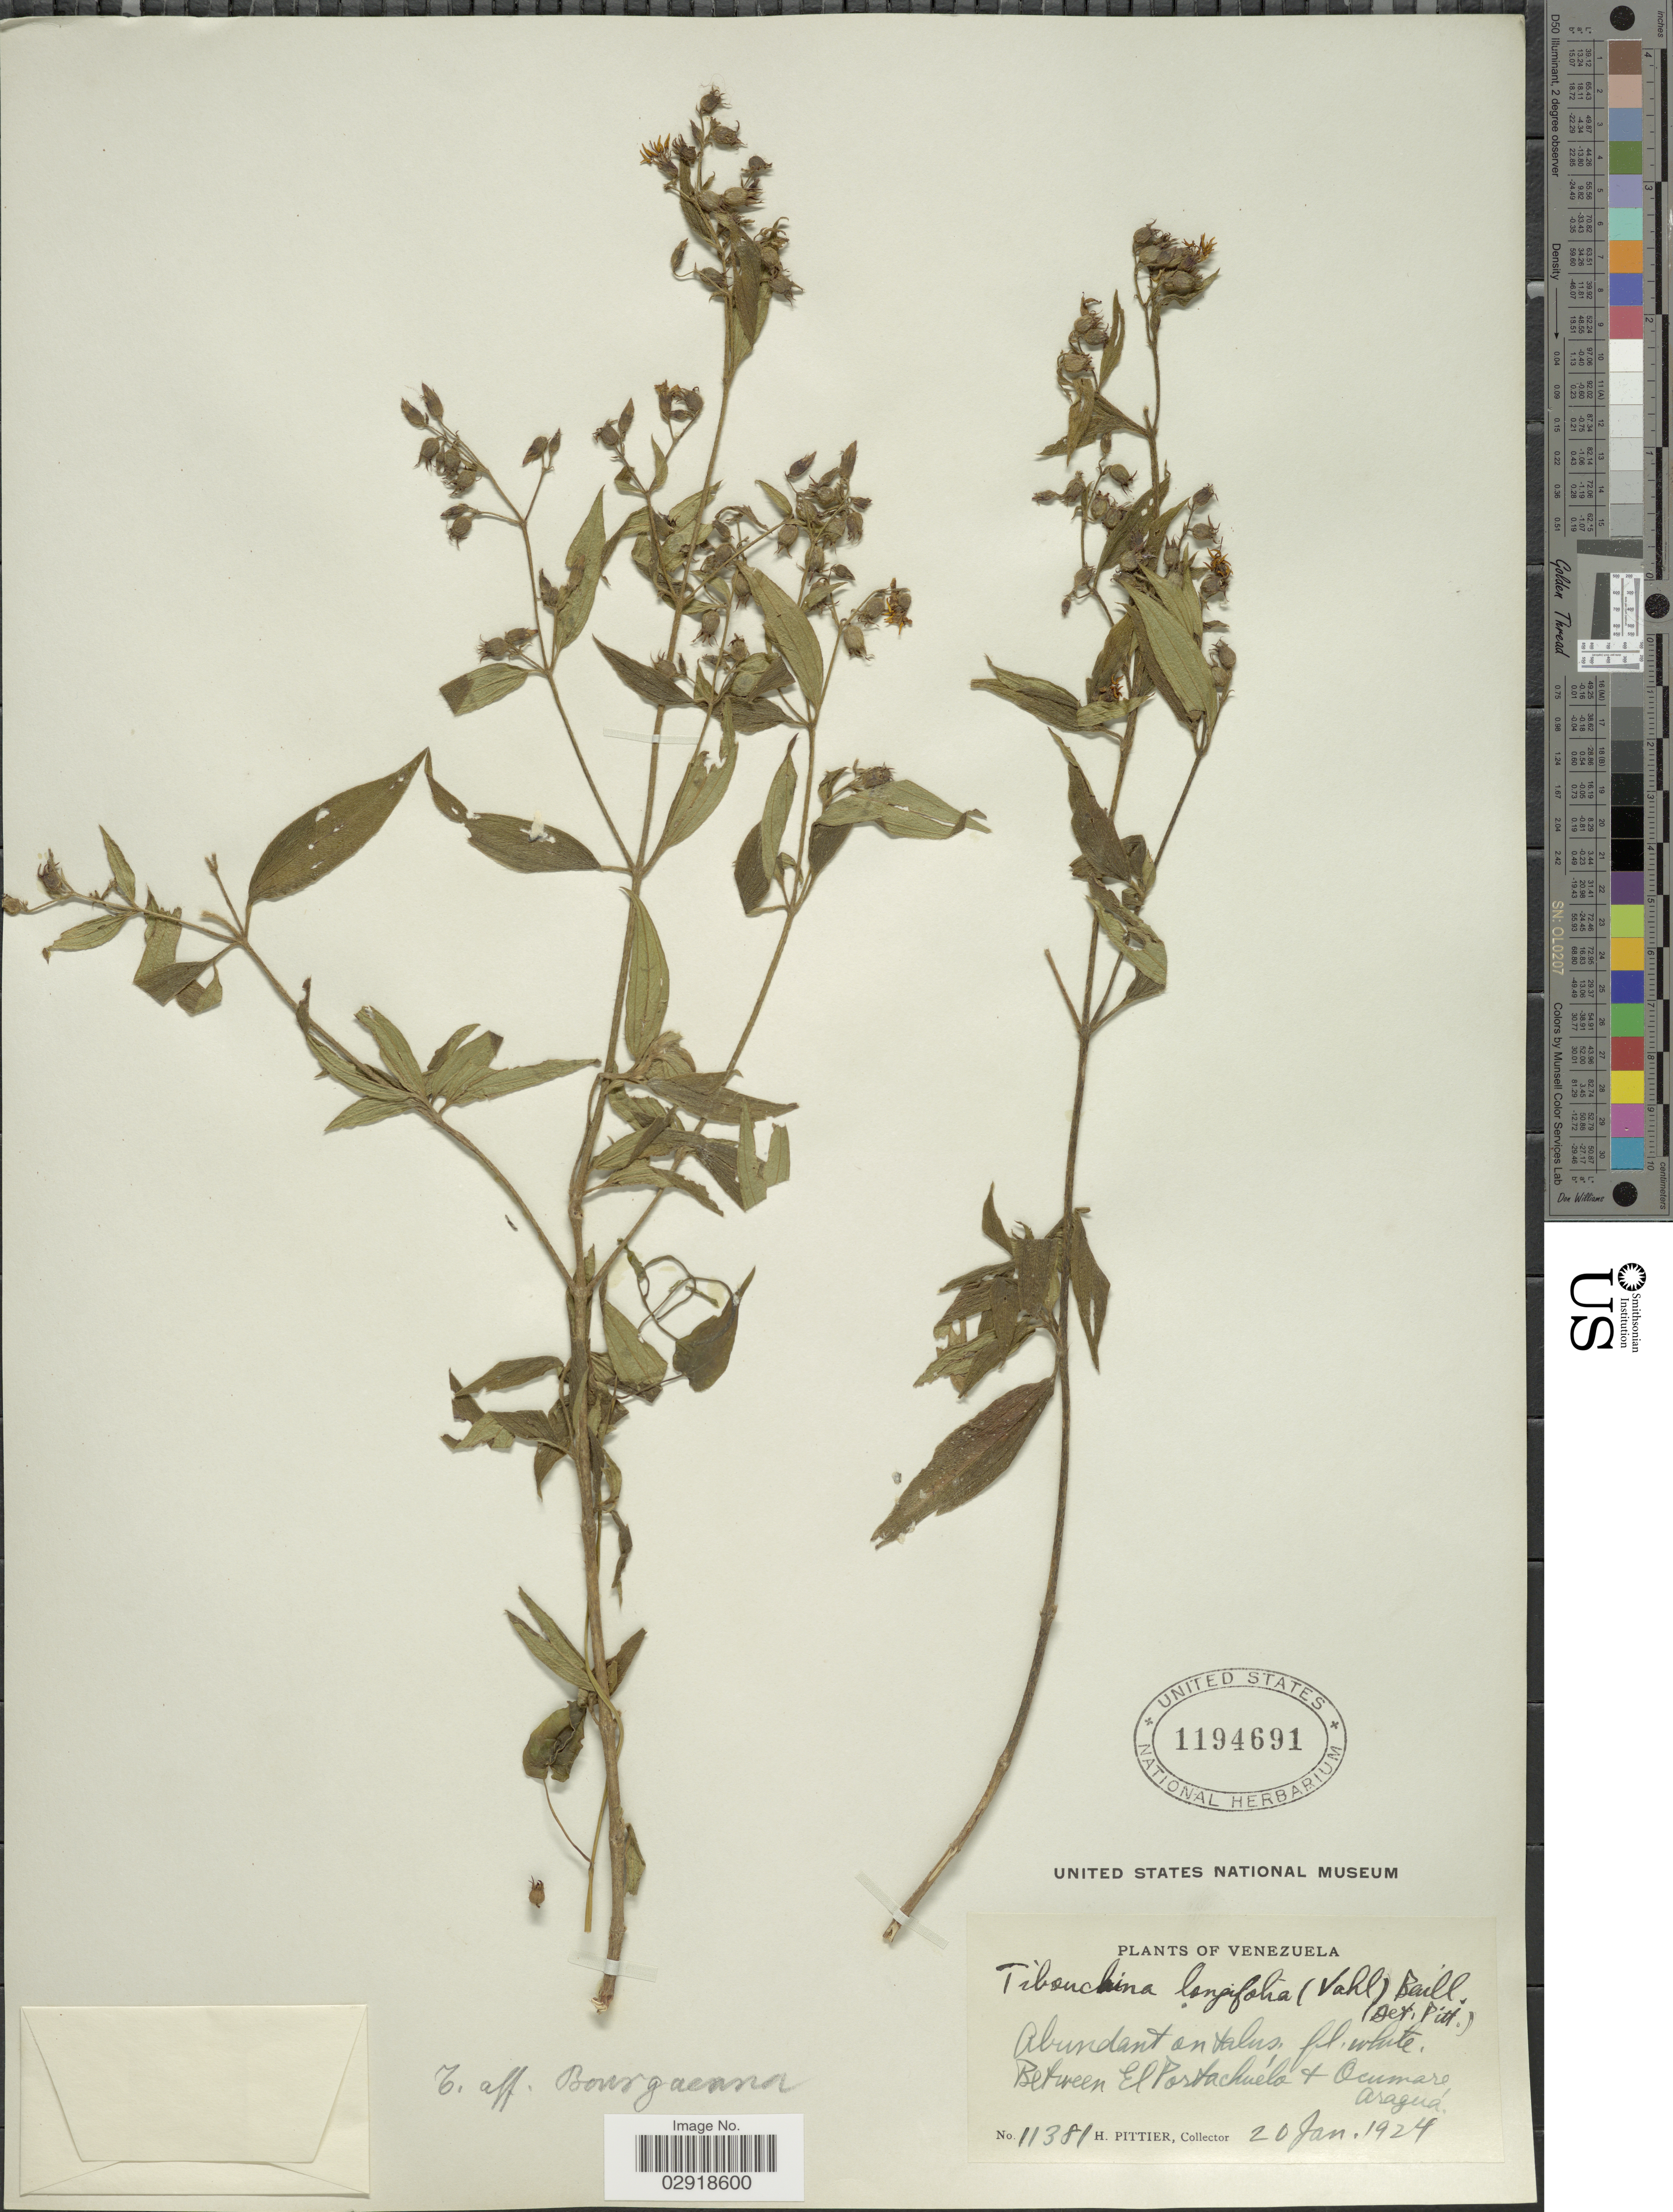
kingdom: Plantae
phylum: Tracheophyta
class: Magnoliopsida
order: Myrtales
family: Melastomataceae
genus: Chaetogastra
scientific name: Chaetogastra longifolia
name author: (Vahl) DC.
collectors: H. F. Pittier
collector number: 11381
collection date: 1924-01-20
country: Venezuela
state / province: Aragua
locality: Between El Portachuèlo & Ocumare.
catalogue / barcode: US 1194691